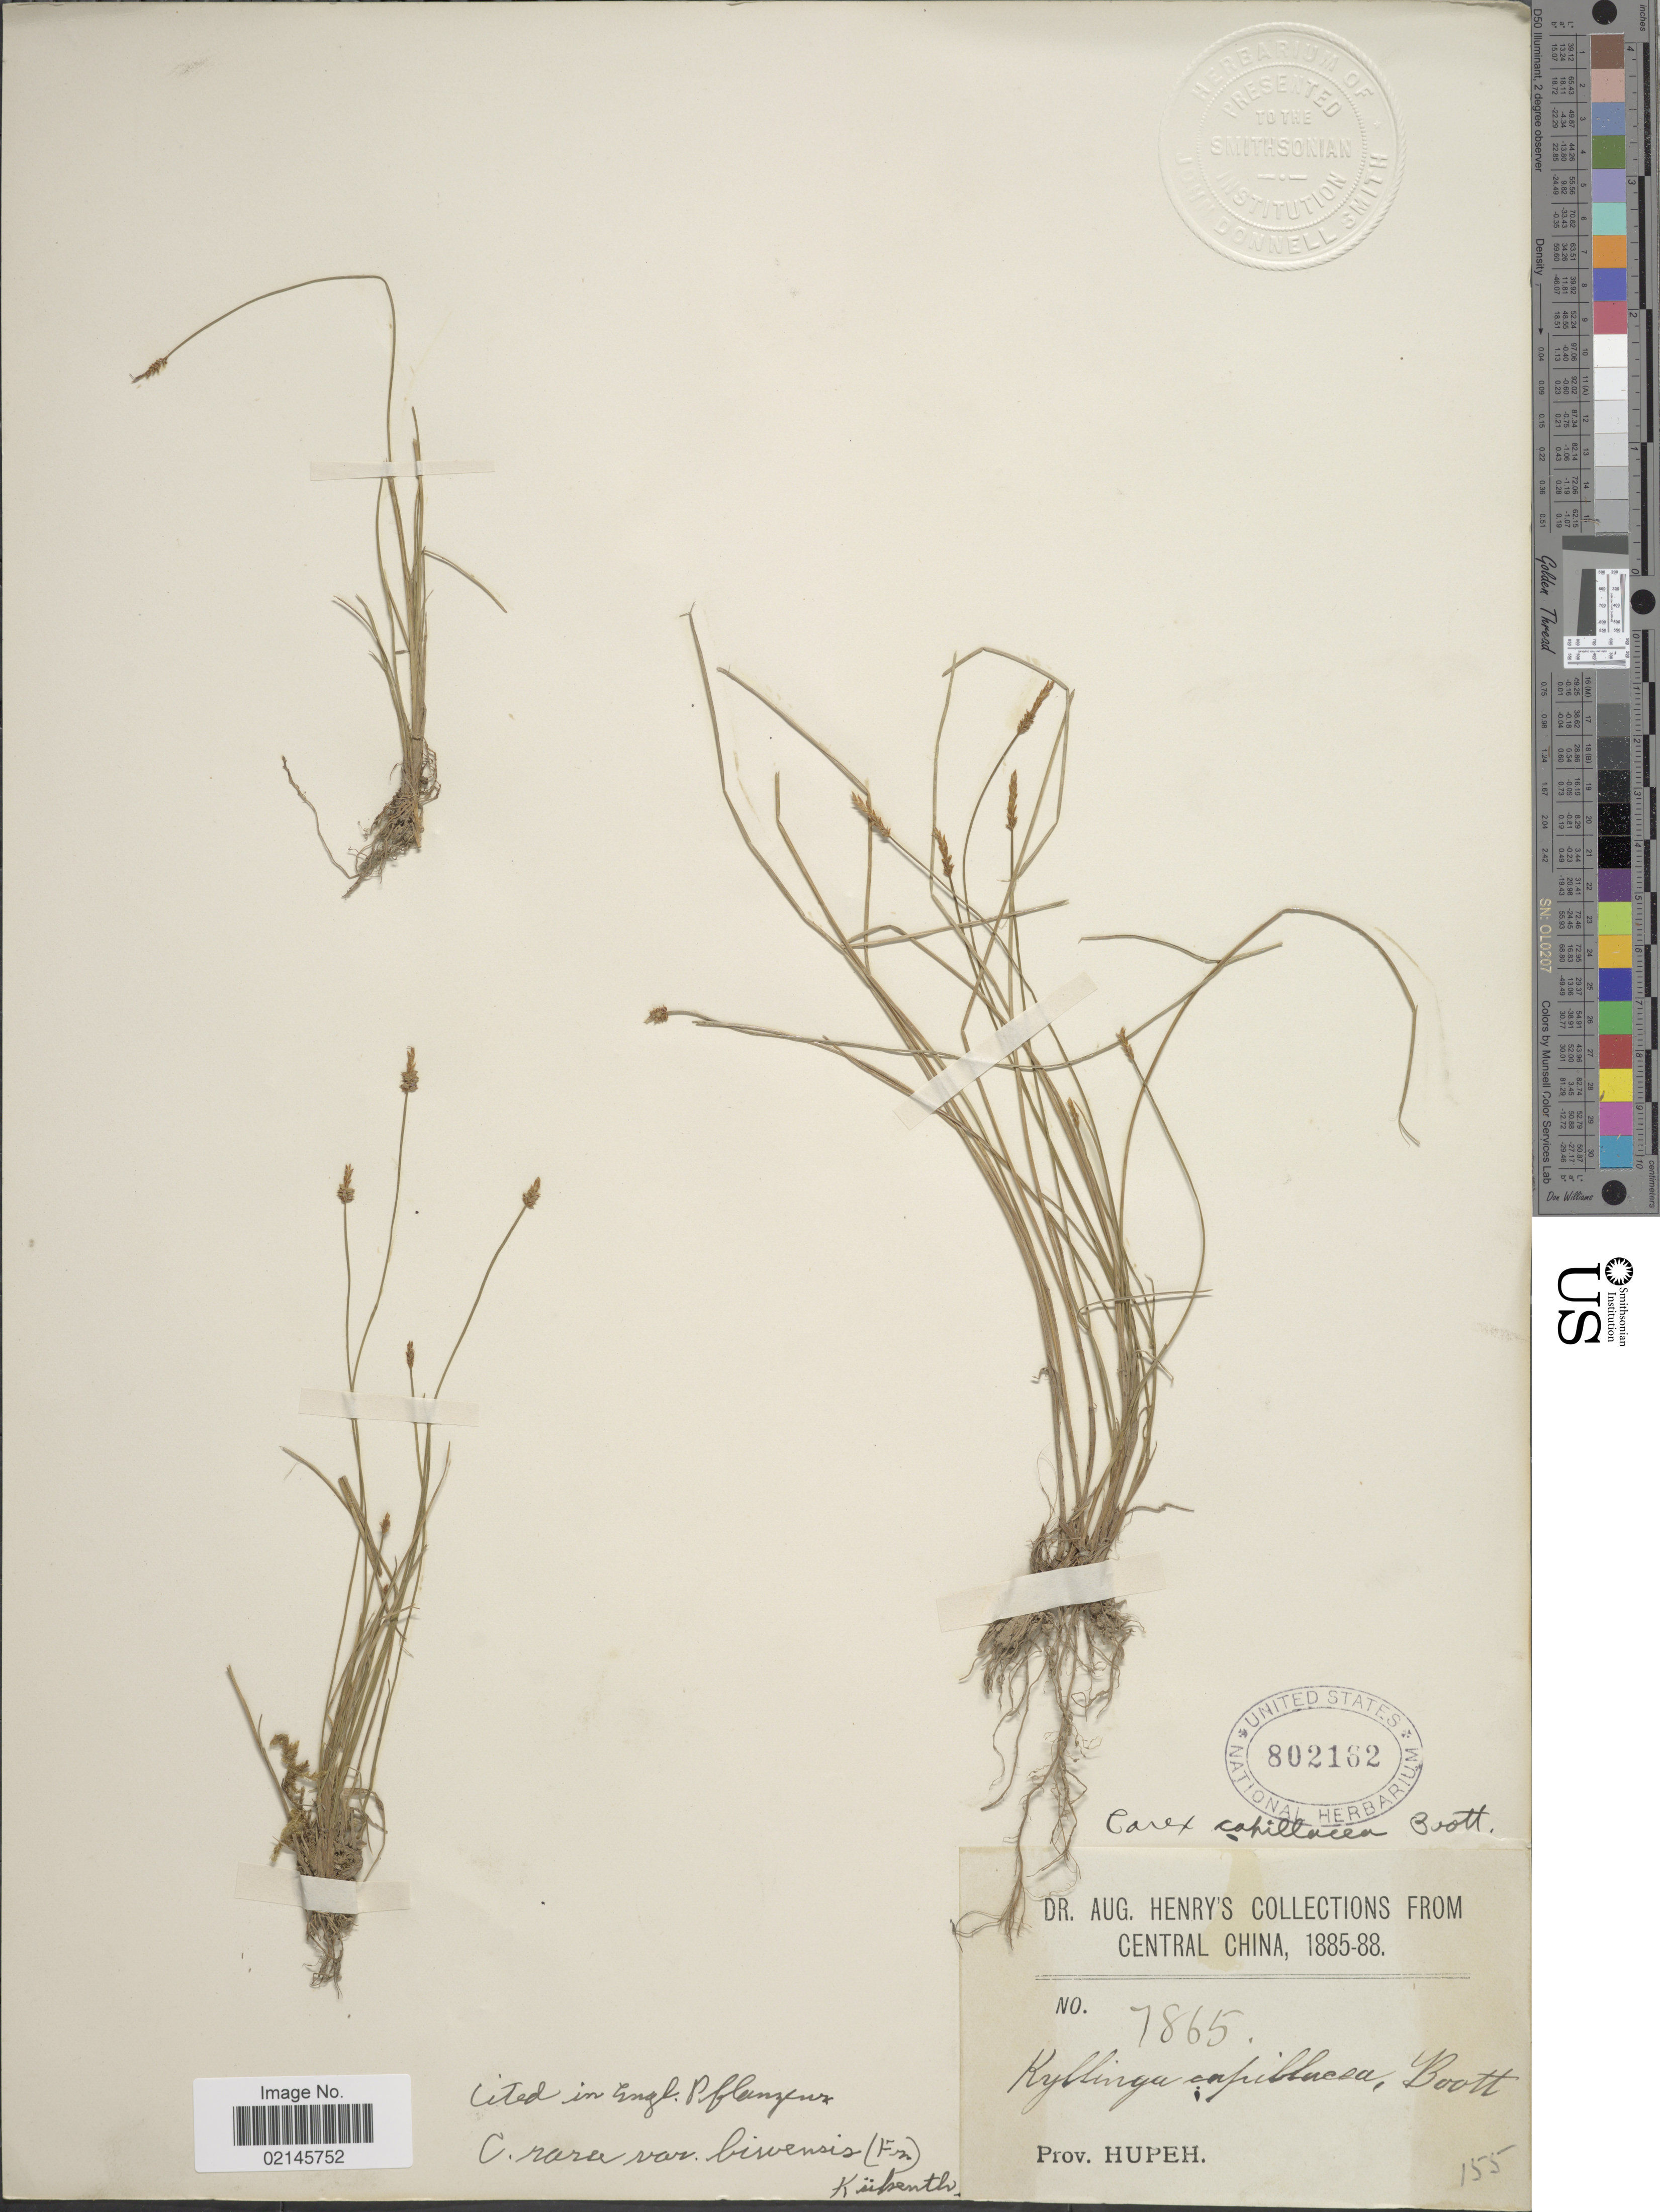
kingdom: Plantae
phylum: Tracheophyta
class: Liliopsida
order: Poales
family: Cyperaceae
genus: Carex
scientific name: Carex rara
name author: Boott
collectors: A. Henry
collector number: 7865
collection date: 1885/1888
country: China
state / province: Hubei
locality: Central China, Prov. Hupeh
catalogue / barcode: US 802162